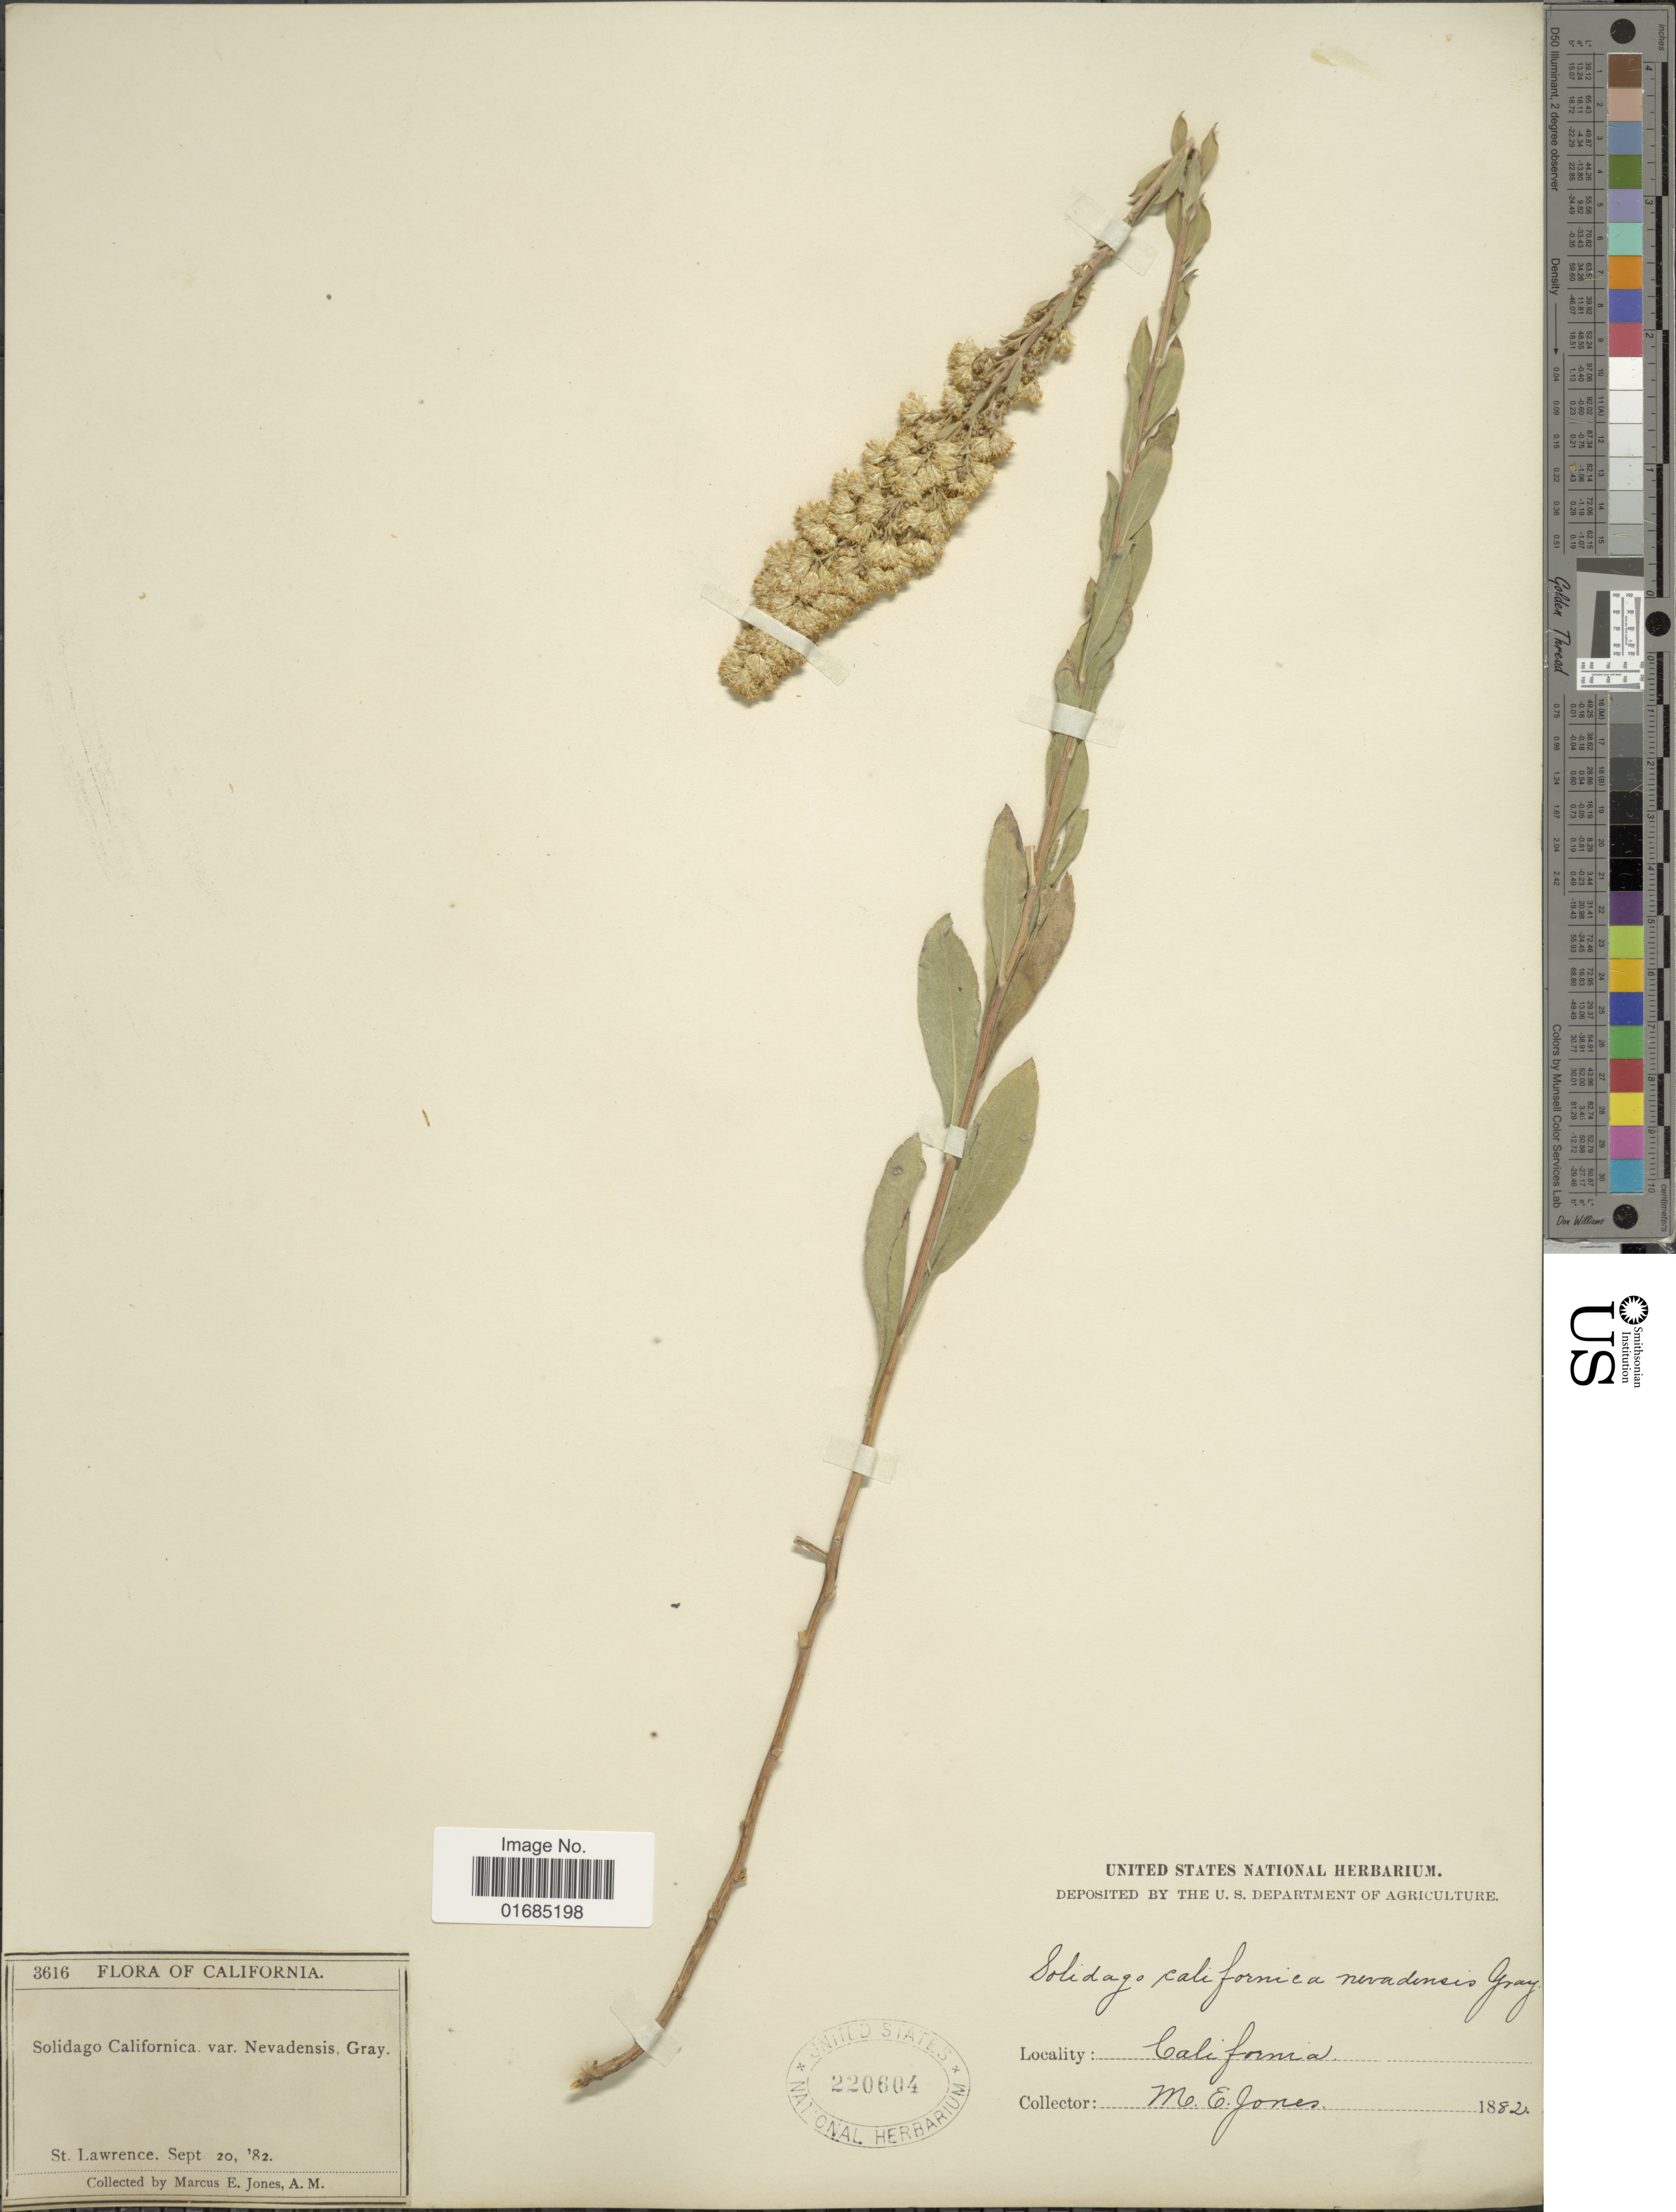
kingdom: Plantae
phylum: Tracheophyta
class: Magnoliopsida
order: Asterales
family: Asteraceae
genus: Solidago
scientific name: Solidago californica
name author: Nutt.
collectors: M. E. Jones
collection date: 1882-09-20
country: United States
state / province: California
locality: St. Lawrence.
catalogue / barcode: US 220604